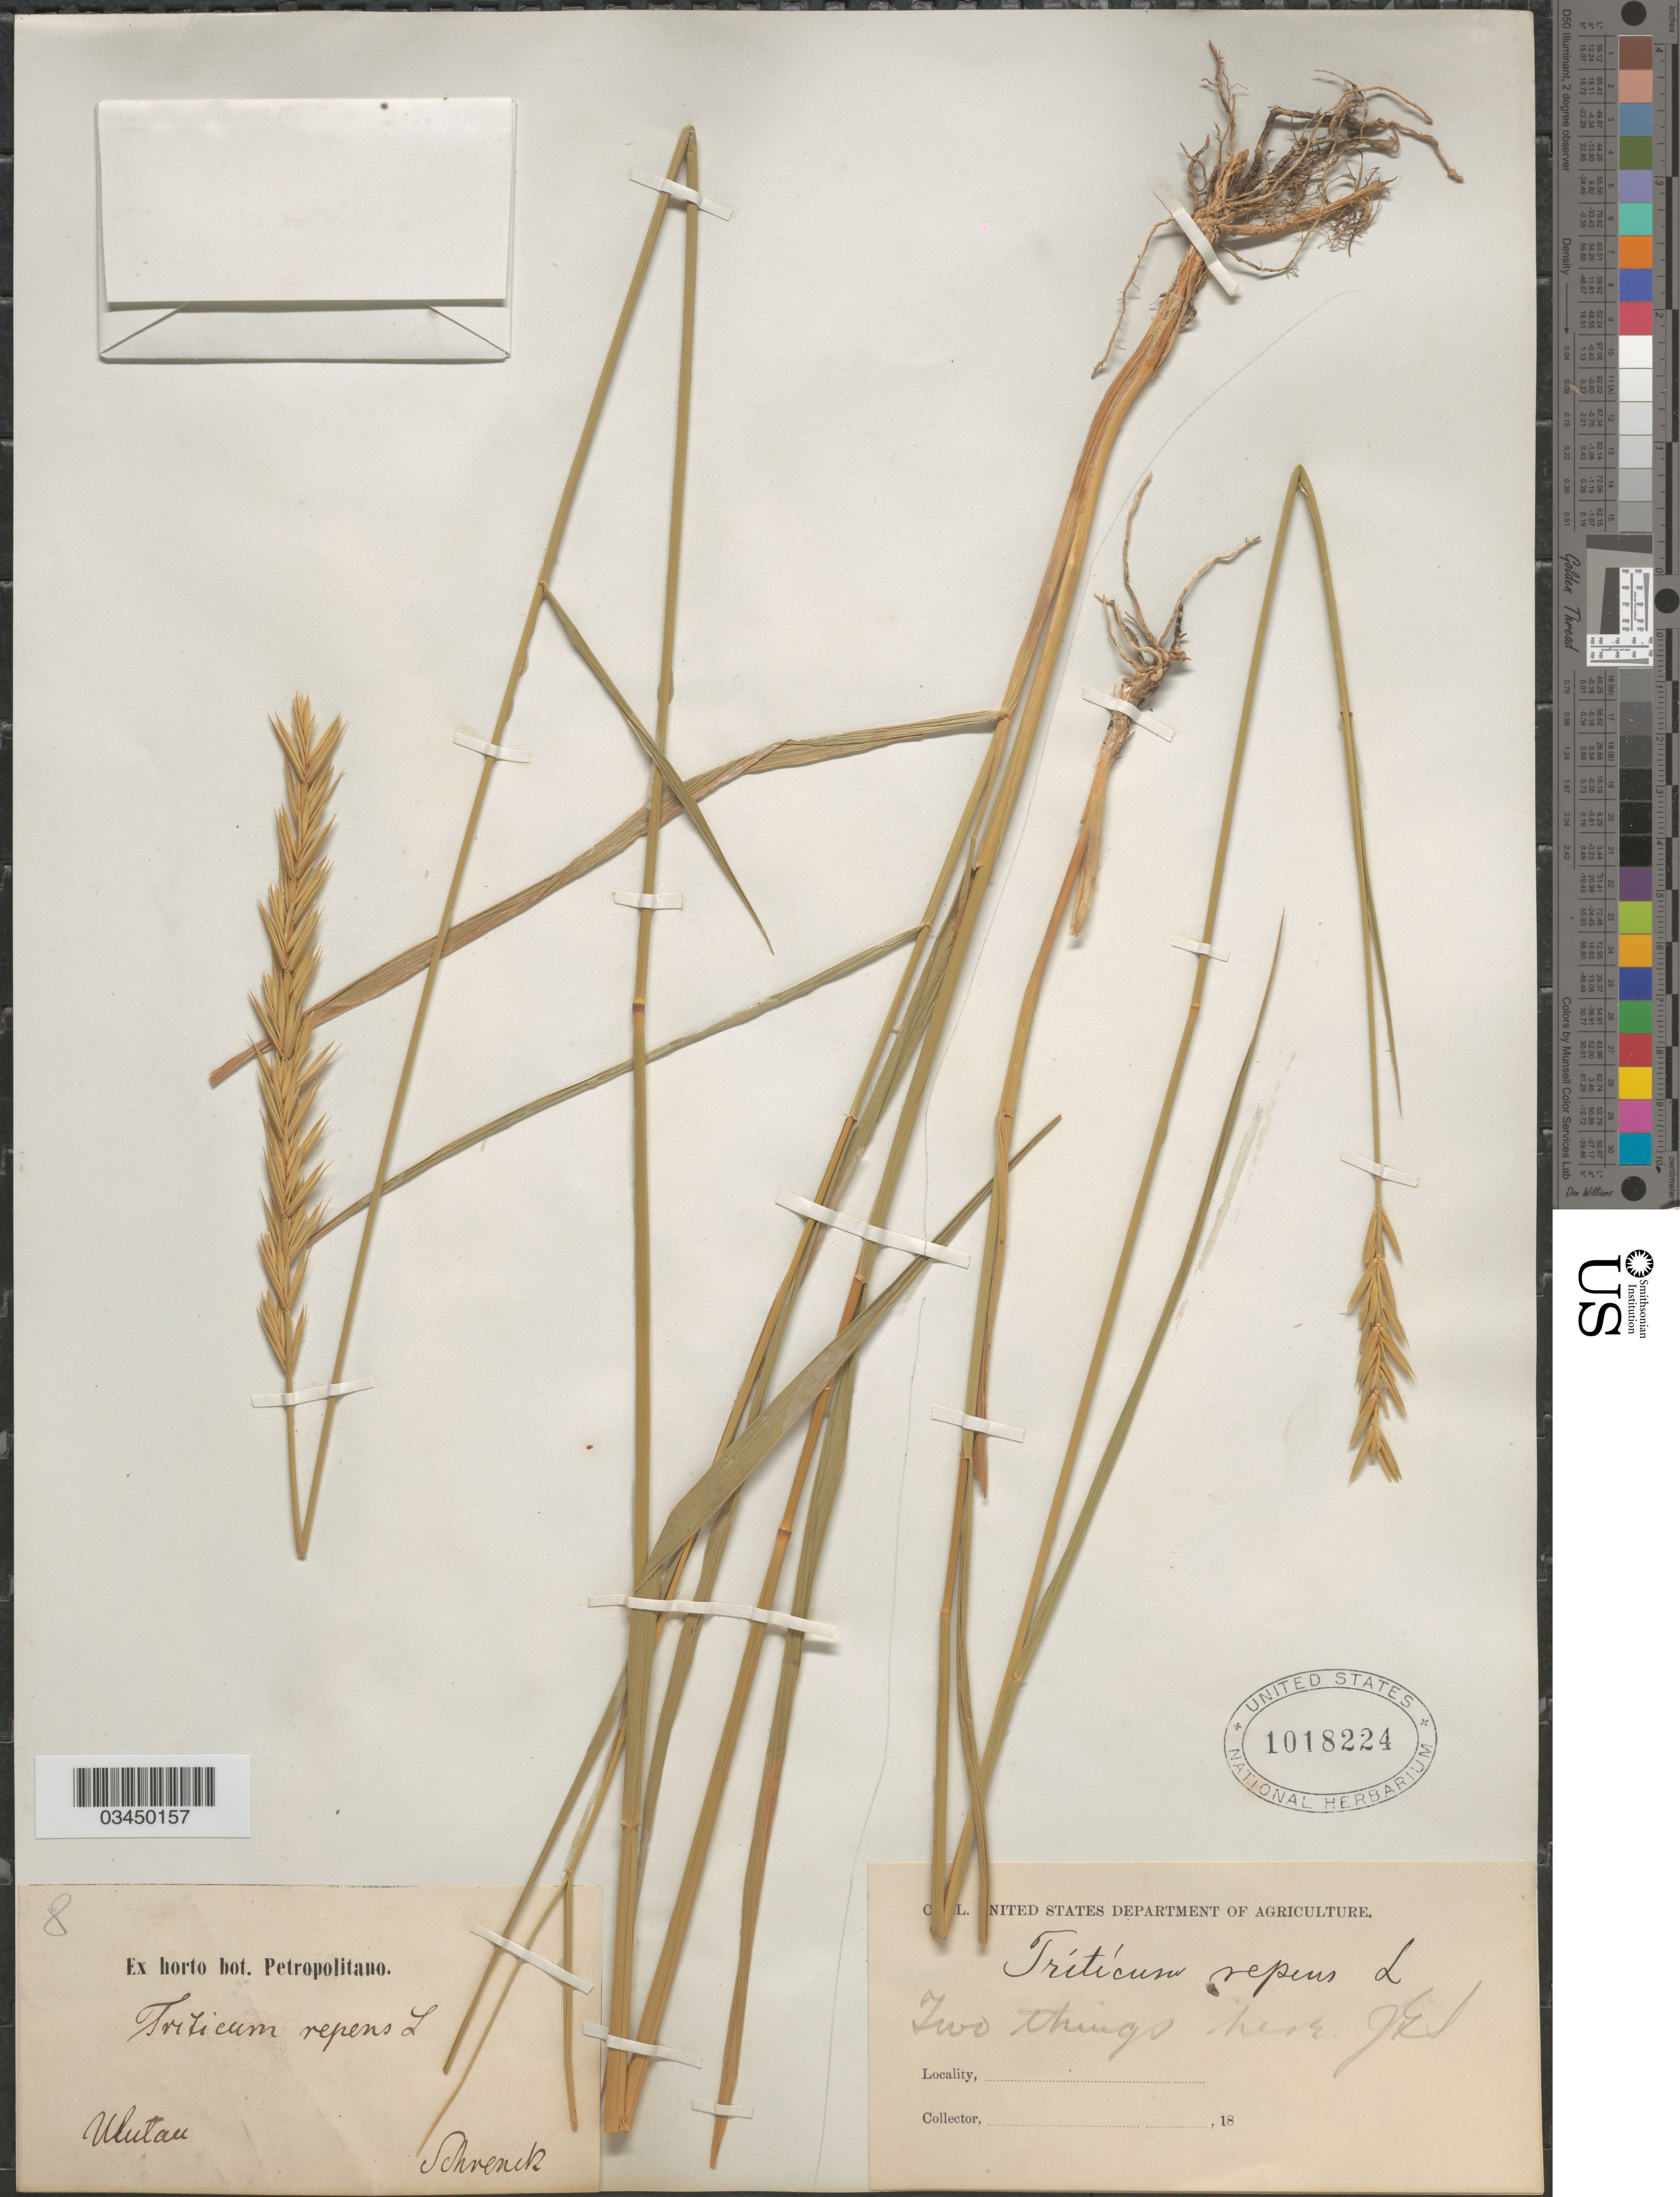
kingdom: Plantae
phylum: Tracheophyta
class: Liliopsida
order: Poales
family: Poaceae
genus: Elymus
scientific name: Elymus sp.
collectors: -- Schrenck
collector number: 8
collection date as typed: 18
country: Kazakhstan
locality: Ulutau.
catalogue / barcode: US 1018224